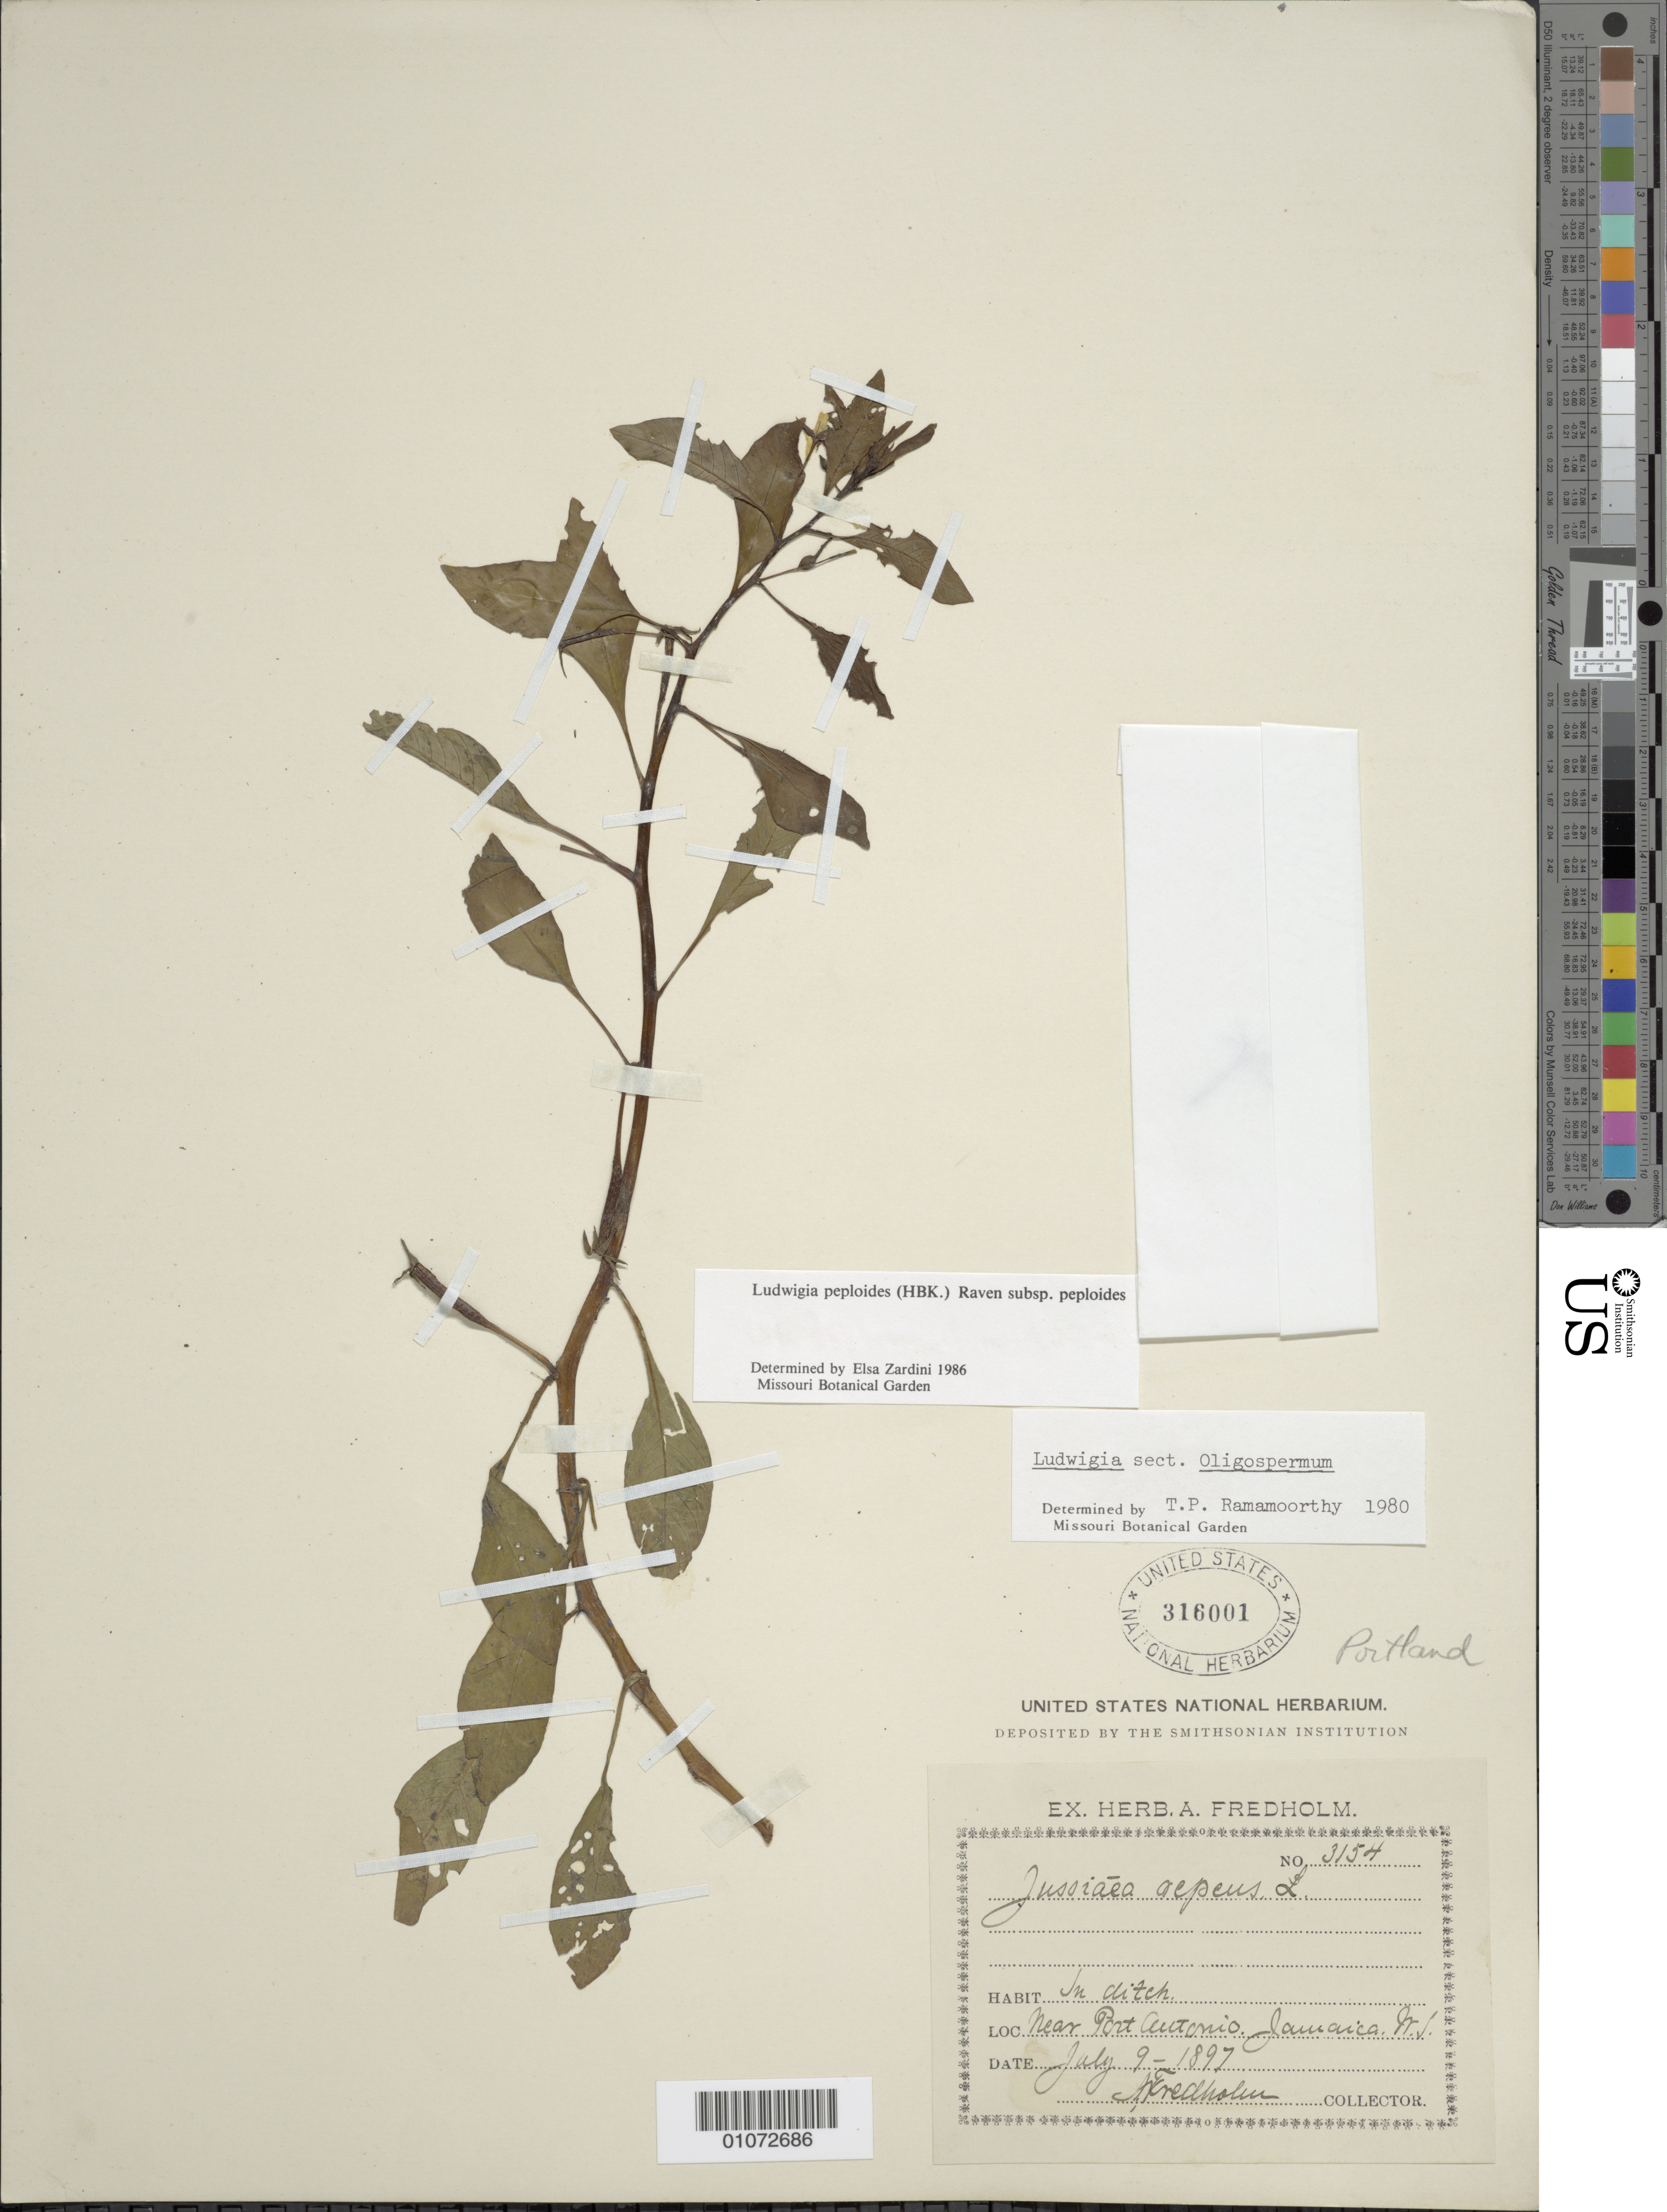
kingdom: Plantae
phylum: Tracheophyta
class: Magnoliopsida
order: Myrtales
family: Onagraceae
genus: Ludwigia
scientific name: Ludwigia peploides subsp. peploides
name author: (Kunth) P.H. Raven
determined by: Zardini, E. M.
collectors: A. Fredholm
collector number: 3154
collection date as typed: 09 Jul 1897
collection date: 1897-07-09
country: Jamaica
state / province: Portland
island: Jamaica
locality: Near Port Antonio, in ditch.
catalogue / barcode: US 316001